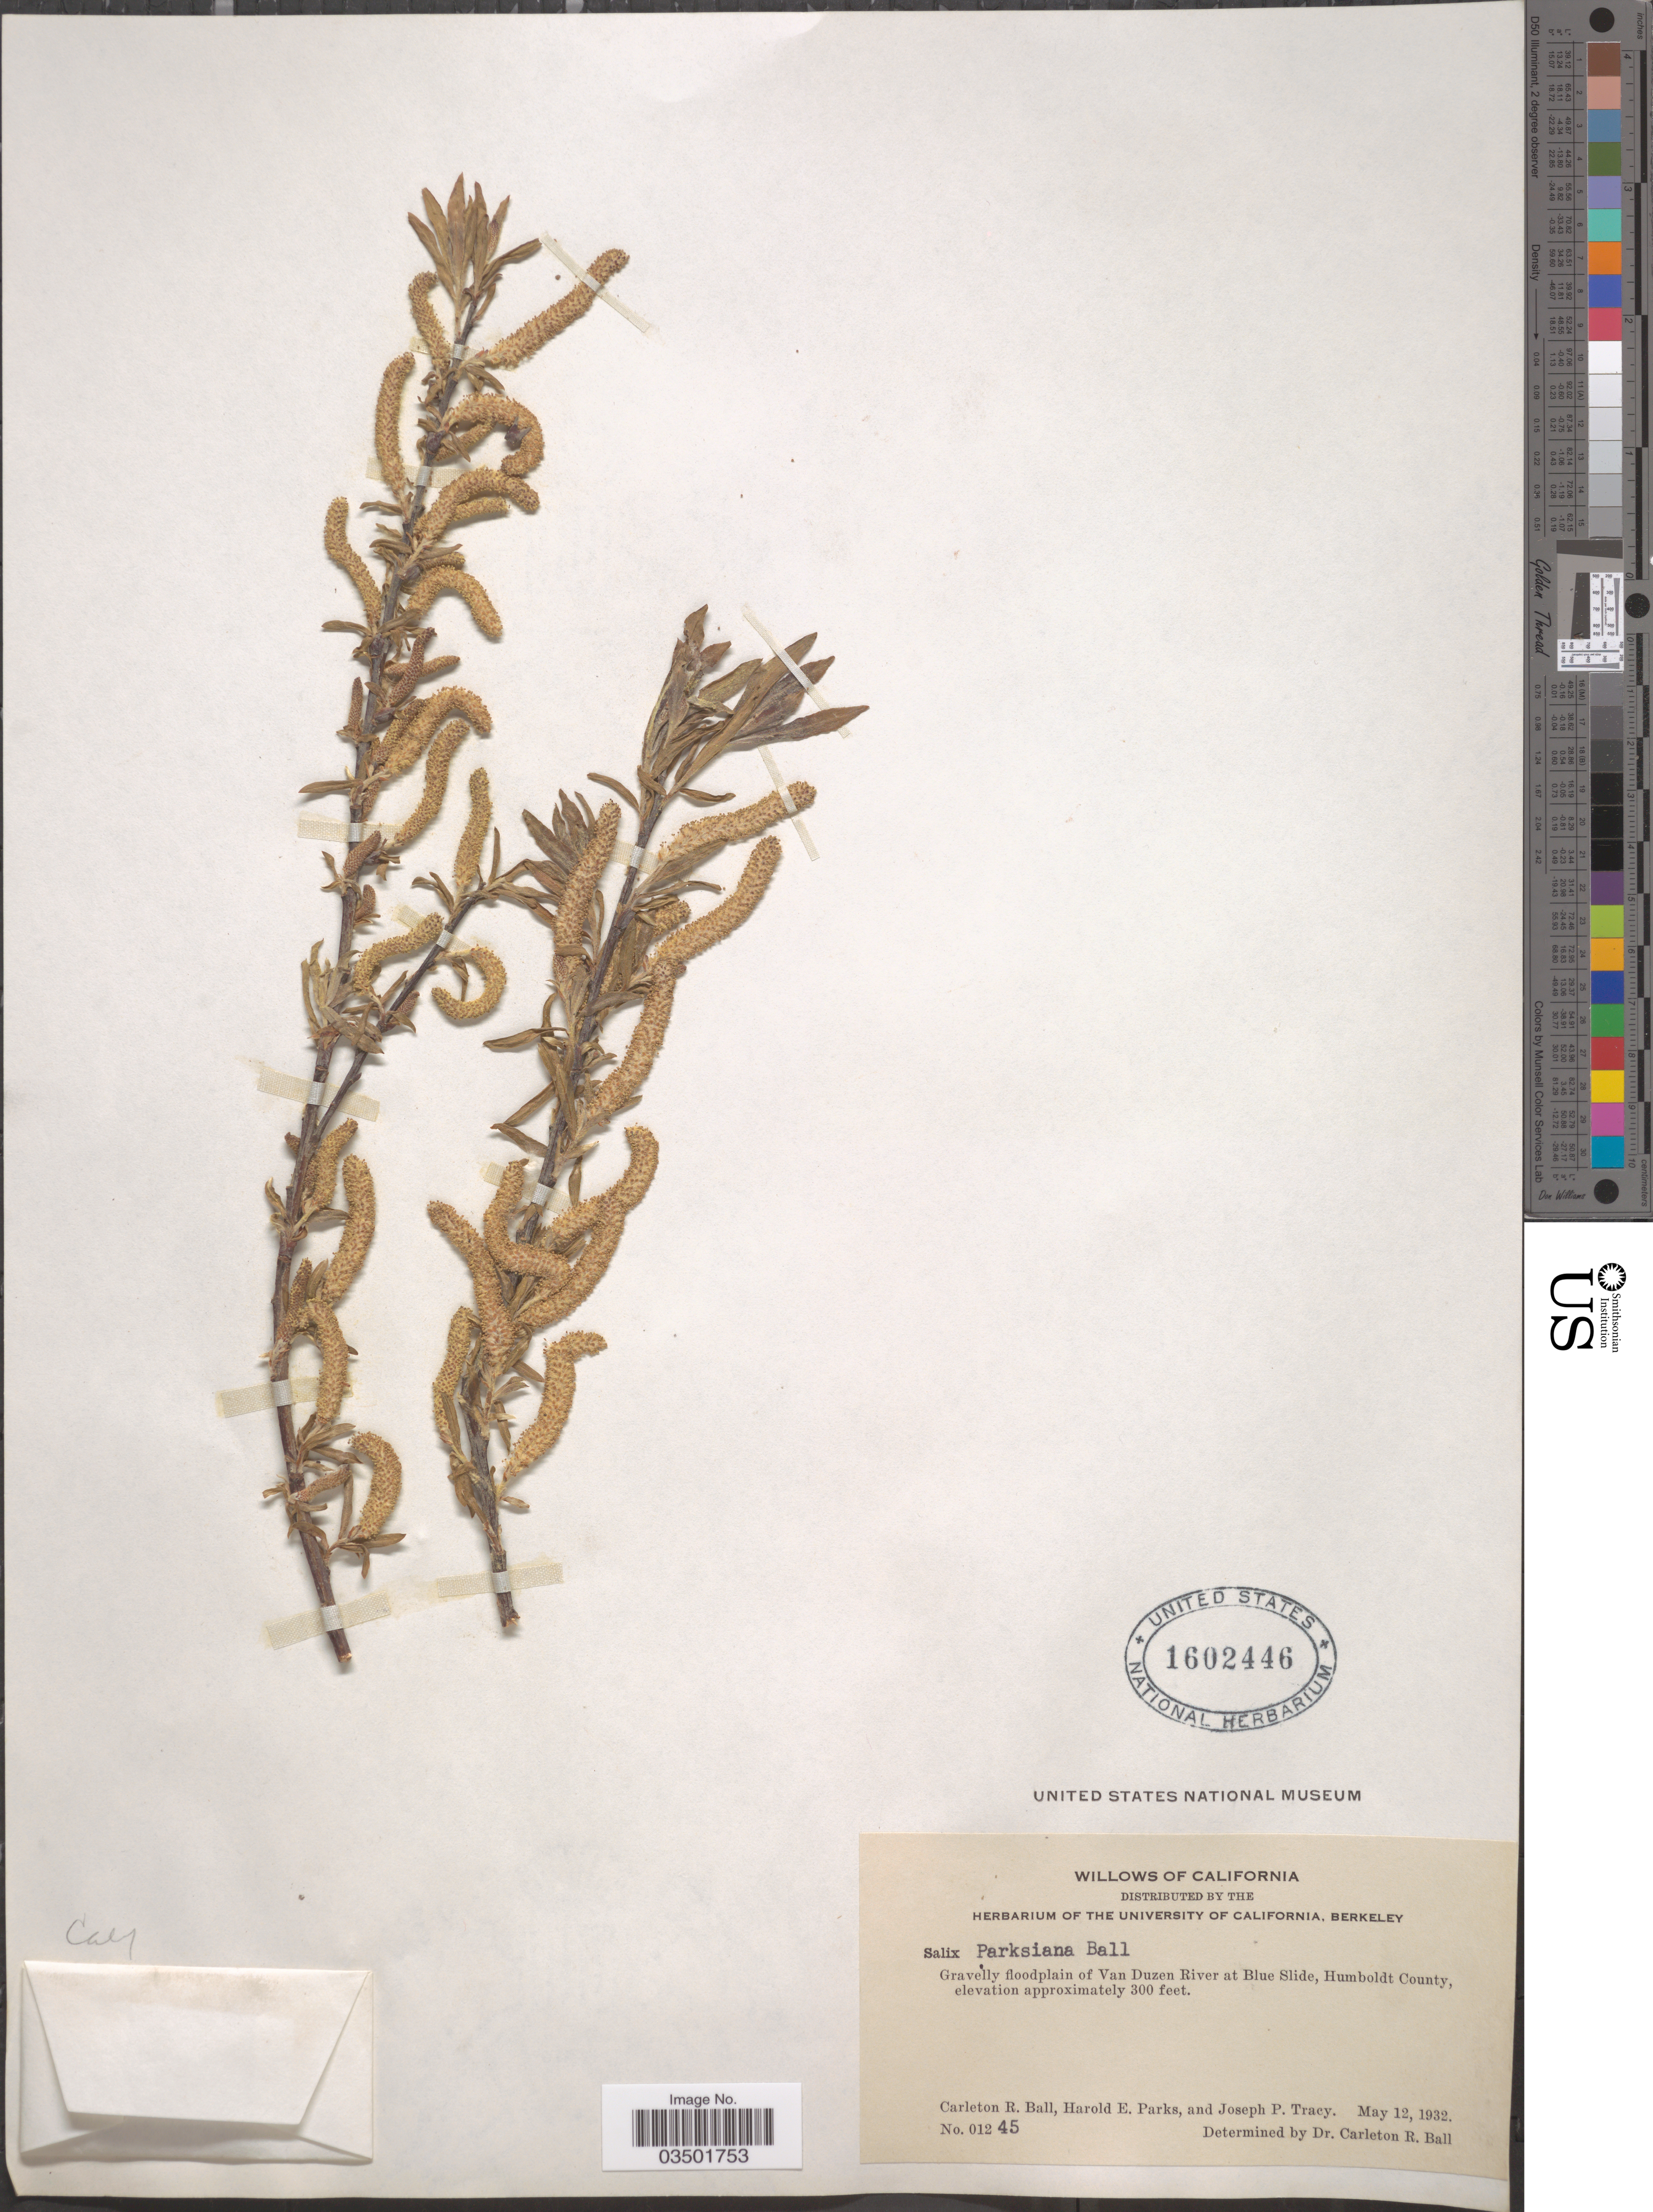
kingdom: Plantae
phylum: Tracheophyta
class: Magnoliopsida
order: Malpighiales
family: Salicaceae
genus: Salix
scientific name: Salix parksiana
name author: C.R. Ball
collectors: C. R. Ball, H. E. Parks & J. Tracy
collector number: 01245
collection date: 1932-05-12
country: United States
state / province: California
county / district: Humboldt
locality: Gravelly floodplain of Van Duzen River at Blue Slide, Humboldt County.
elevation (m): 91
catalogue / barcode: US 1602446